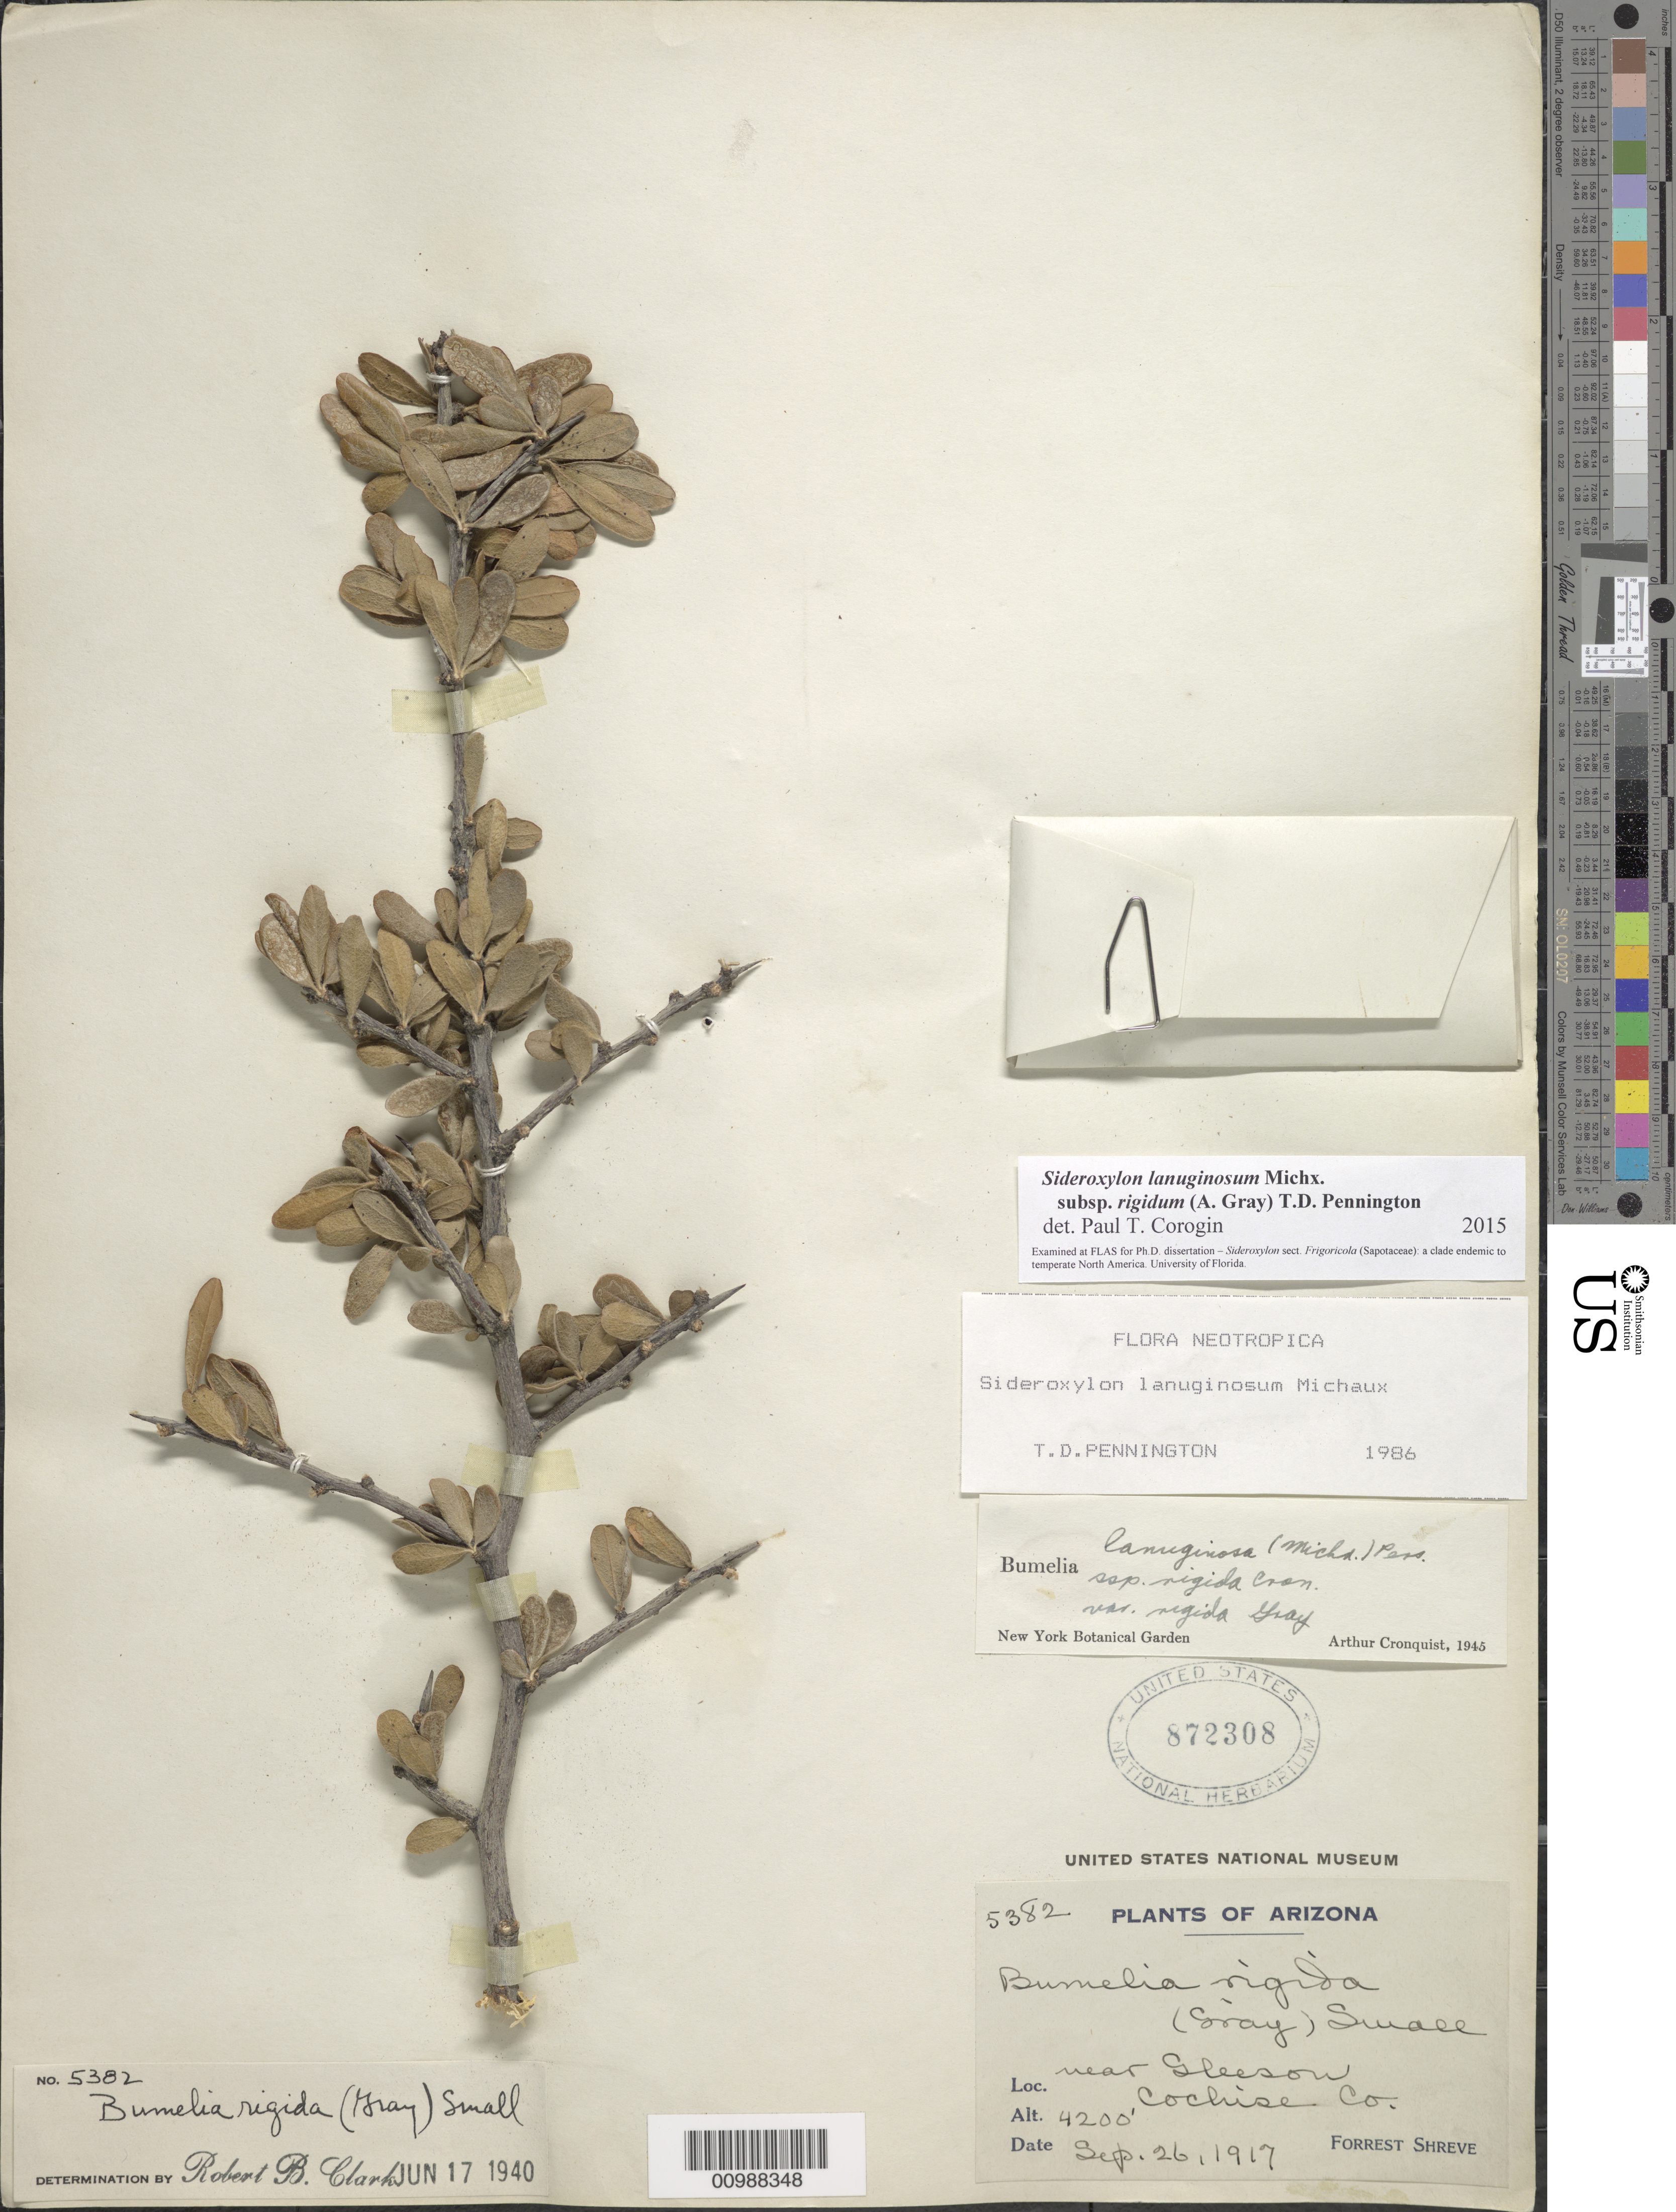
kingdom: Plantae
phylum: Tracheophyta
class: Magnoliopsida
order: Ericales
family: Sapotaceae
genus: Bumelia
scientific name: Bumelia lanuginosa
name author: (Michx.) Pers.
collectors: F. Shreve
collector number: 5382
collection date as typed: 26 Sep 1917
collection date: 1917-09-26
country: United States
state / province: Arizona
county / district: Cochise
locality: Near Gleason.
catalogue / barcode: US 872308